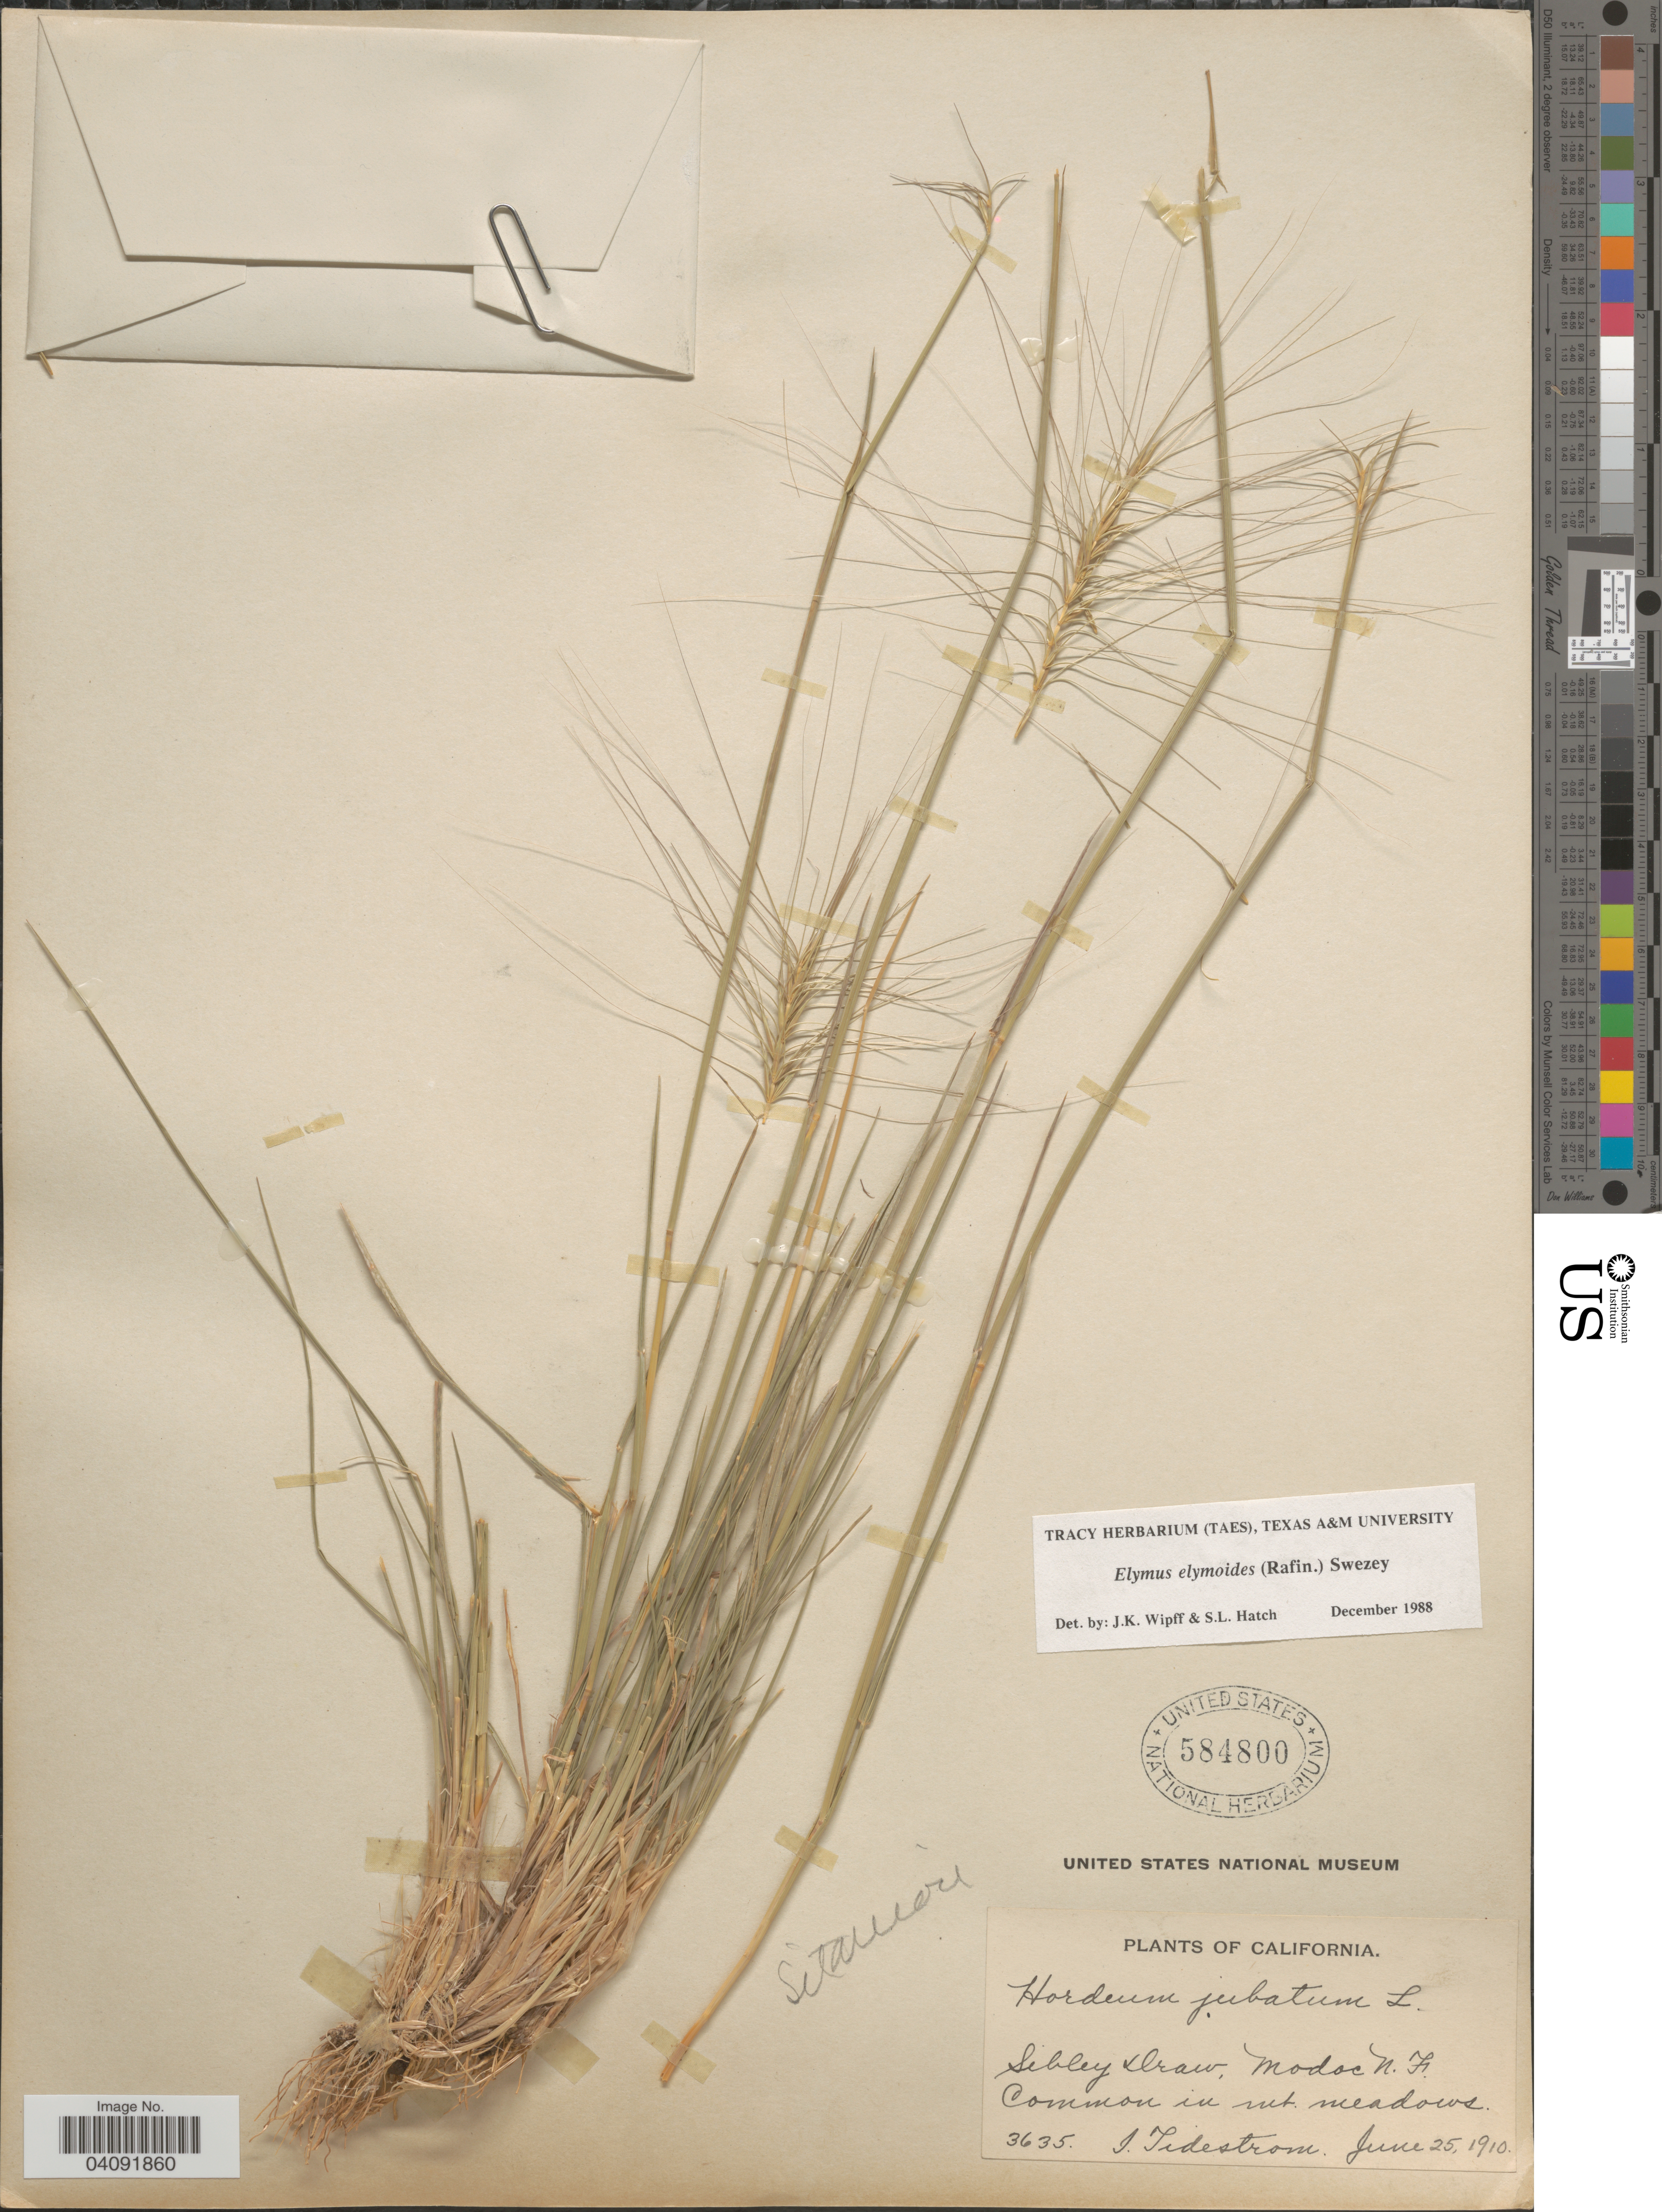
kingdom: Plantae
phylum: Tracheophyta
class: Liliopsida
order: Poales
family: Poaceae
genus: Elymus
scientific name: Elymus elymoides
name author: (Raf.) Swezey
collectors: I. F. Tidestrom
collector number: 3635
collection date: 1910-06-25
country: United States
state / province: California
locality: Sibley Draw, Modoc N. F. Common in wet meadows.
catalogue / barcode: US 584800